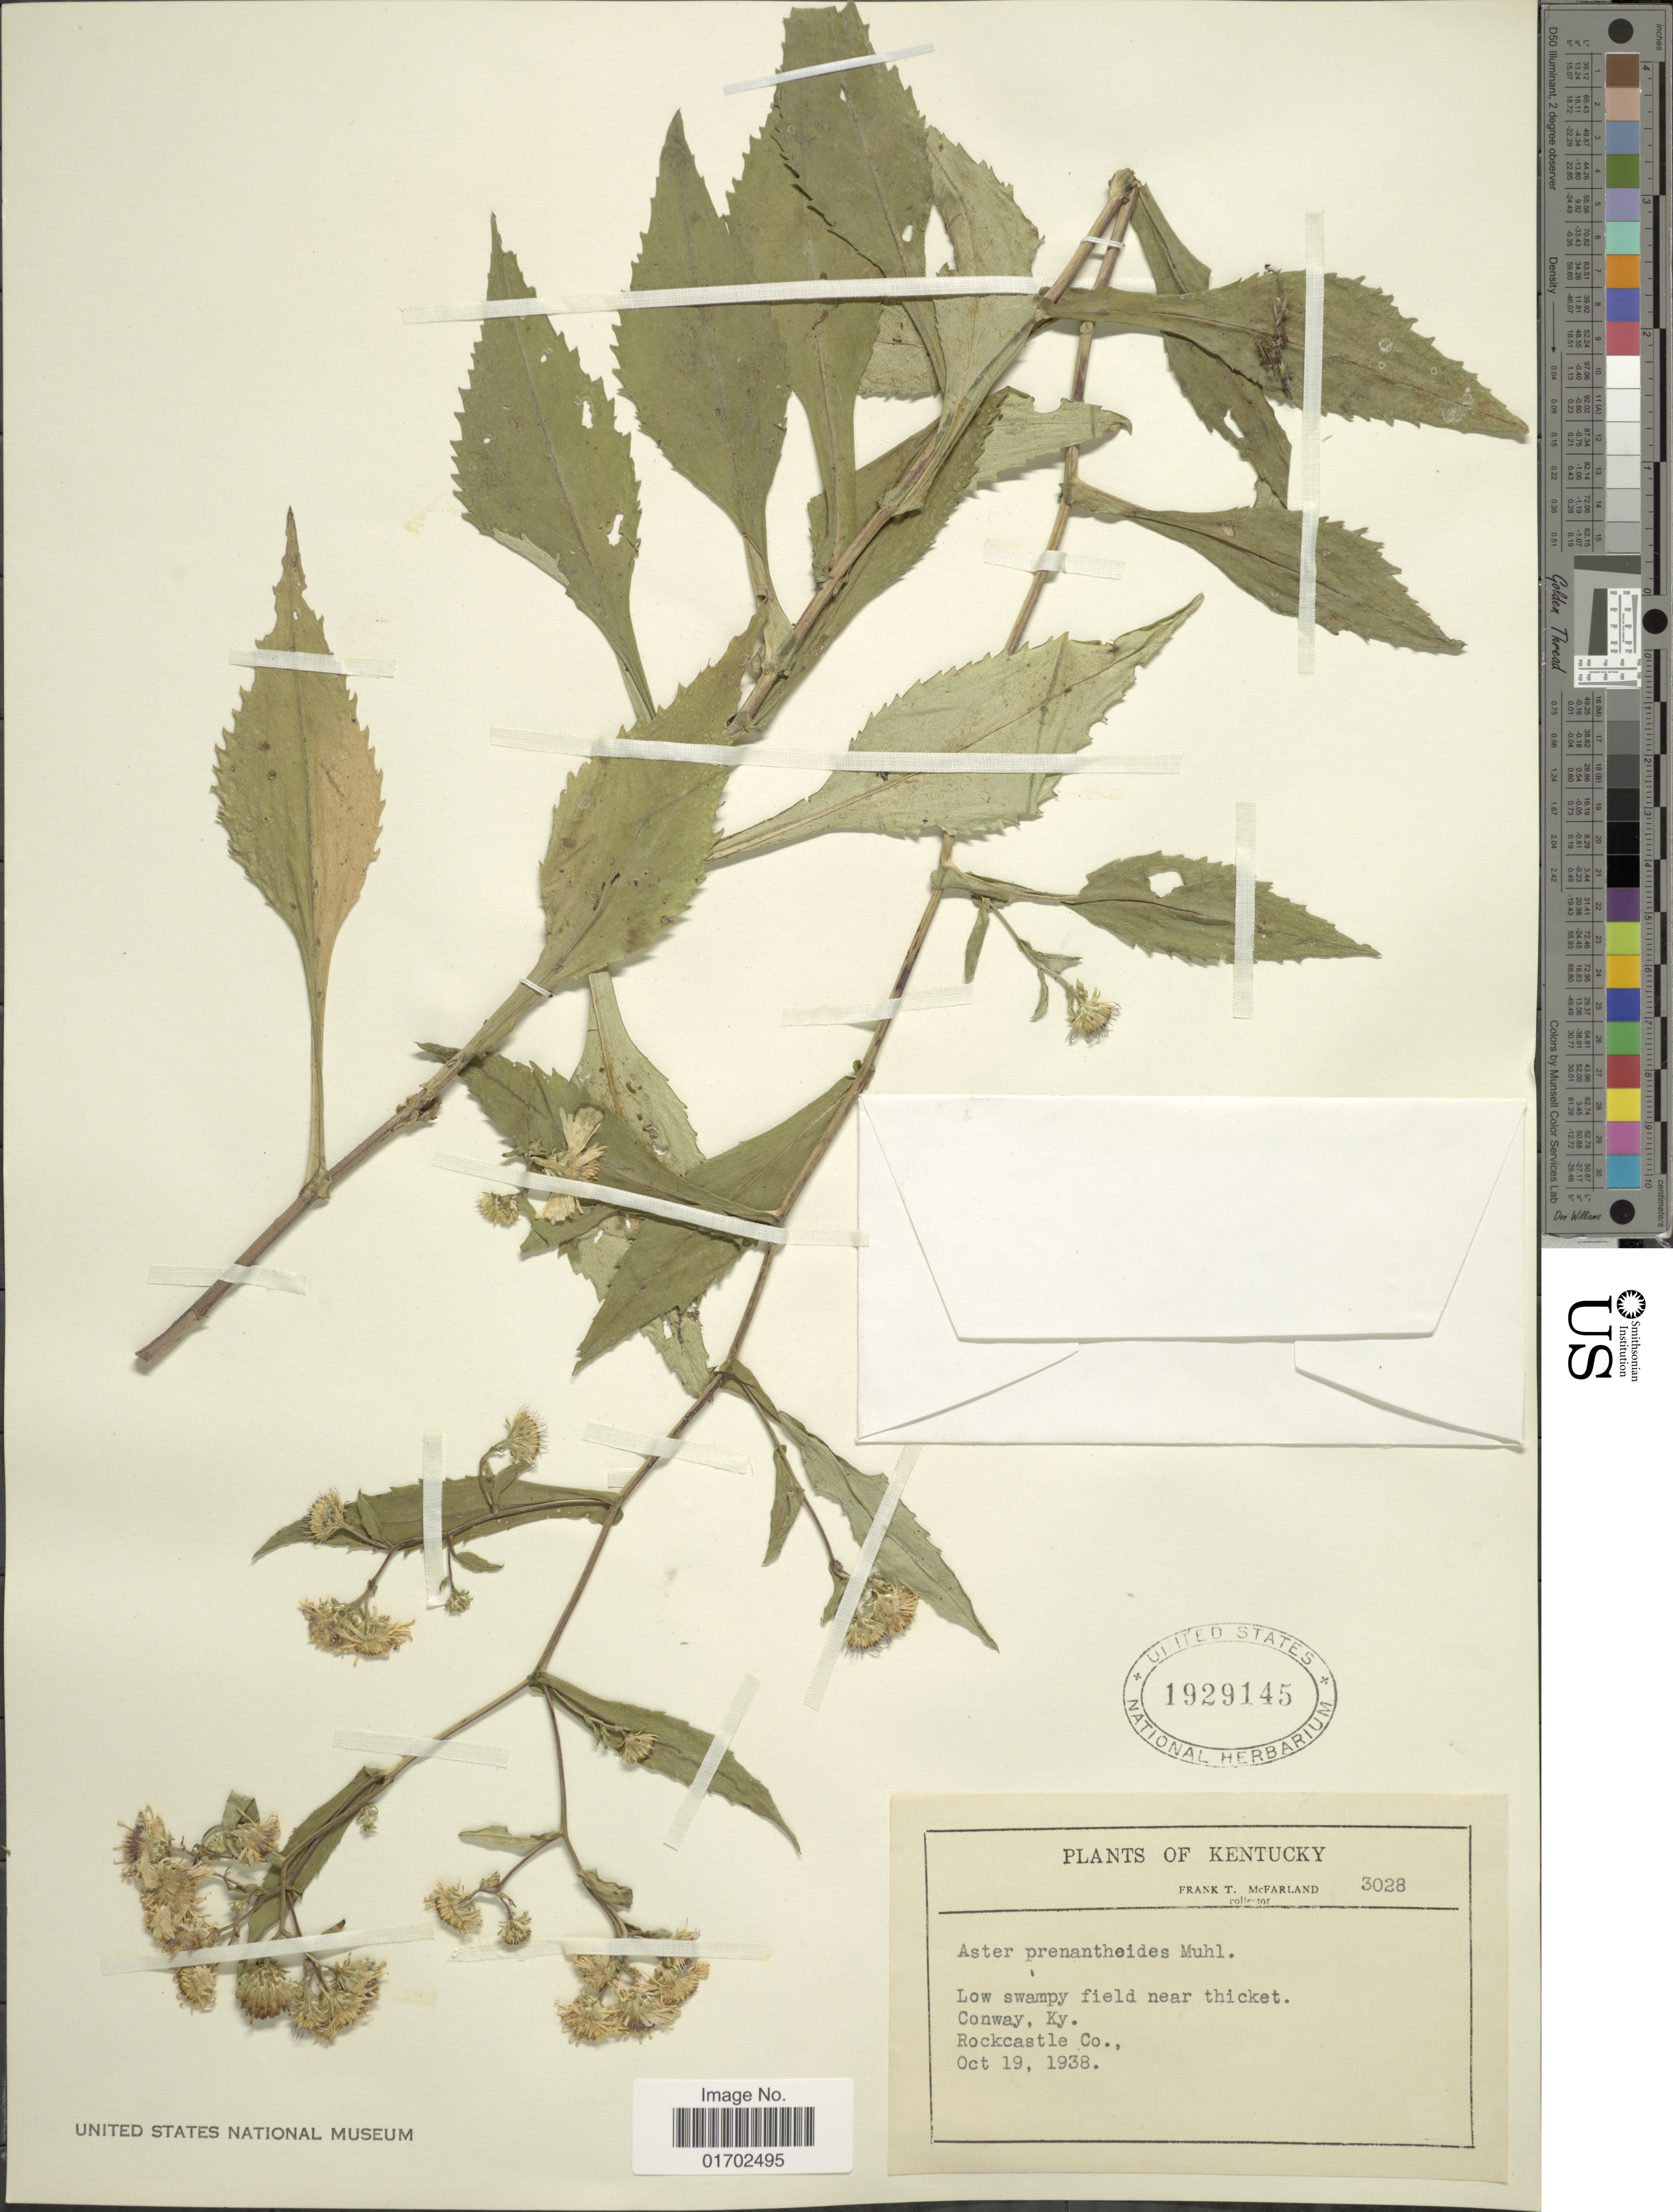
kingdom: Plantae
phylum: Tracheophyta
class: Magnoliopsida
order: Asterales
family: Asteraceae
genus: Symphyotrichum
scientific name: Symphyotrichum prenanthoides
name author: (Muhl. ex Willd.) G.L. Nesom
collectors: F. McFarland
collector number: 3028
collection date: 1938-10-19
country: United States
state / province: Kentucky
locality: Kentucky. Conway, Ky. Rockcastle Co.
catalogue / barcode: US 1929145